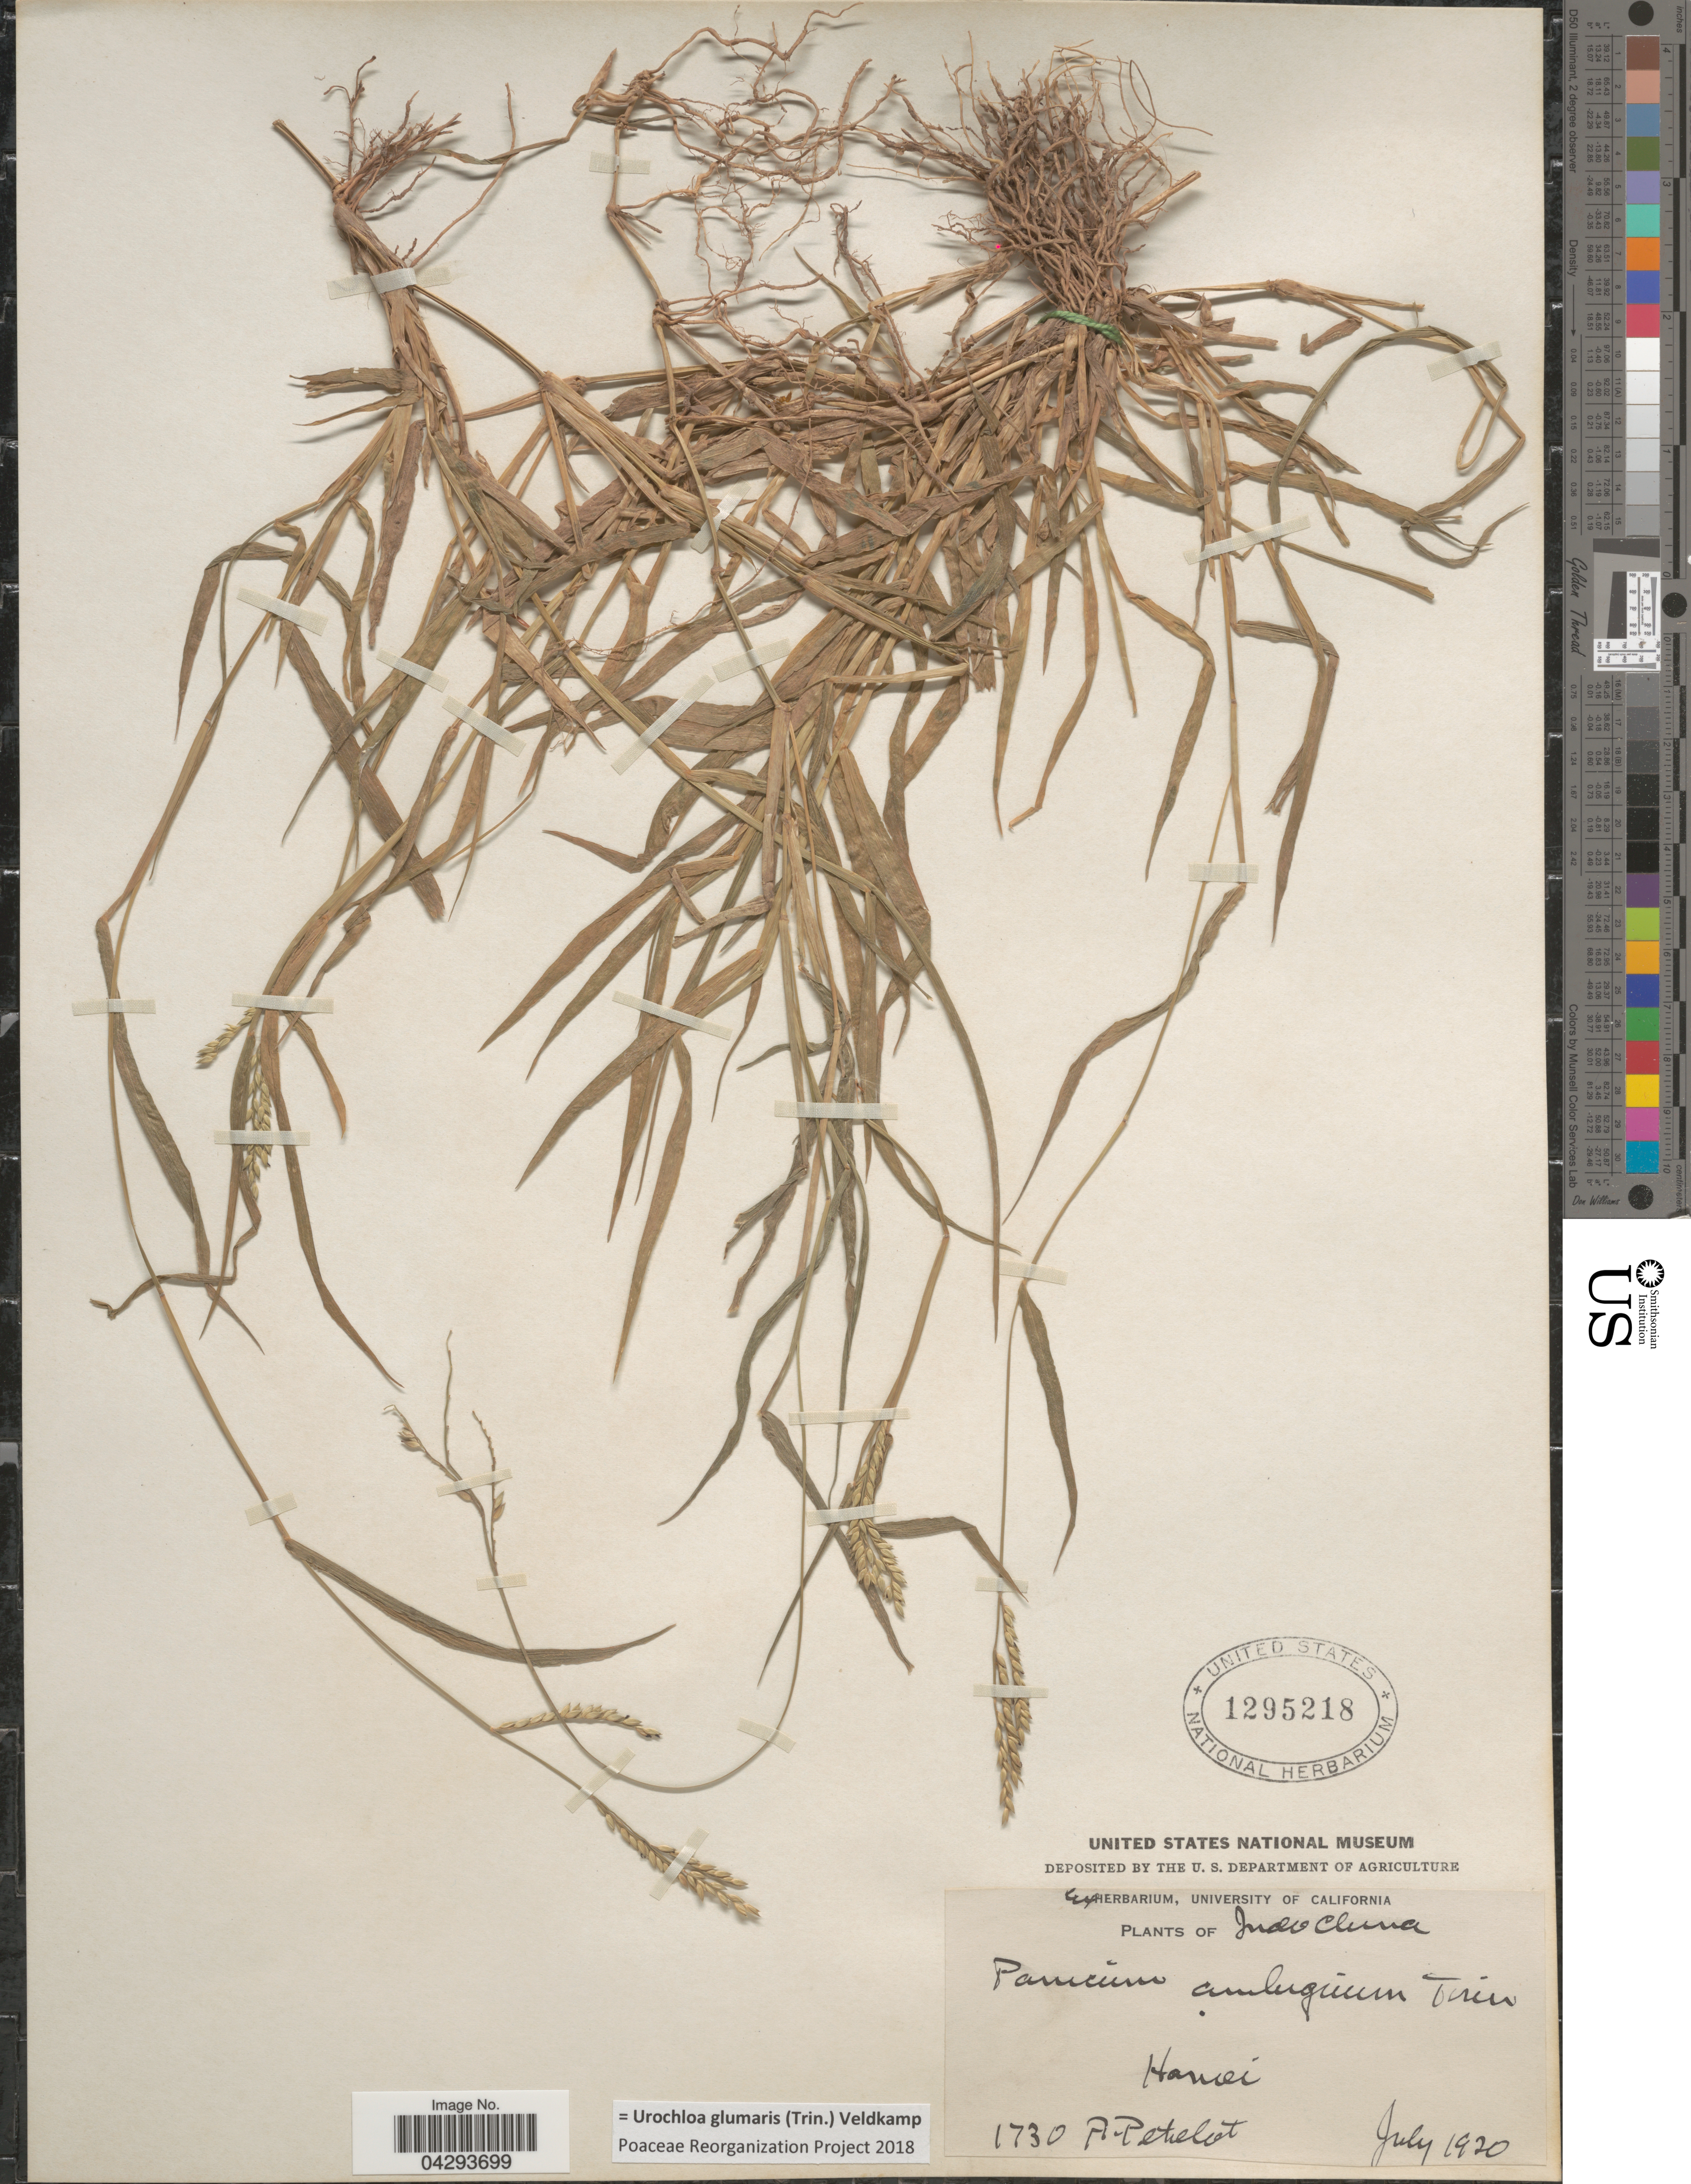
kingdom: Plantae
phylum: Tracheophyta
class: Liliopsida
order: Poales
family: Poaceae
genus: Urochloa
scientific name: Urochloa glumaris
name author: (Trin.) Veldkamp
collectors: A. Petelot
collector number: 1730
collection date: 1920-07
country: Vietnam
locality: Indo China. Hanoi.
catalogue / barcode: US 1295218